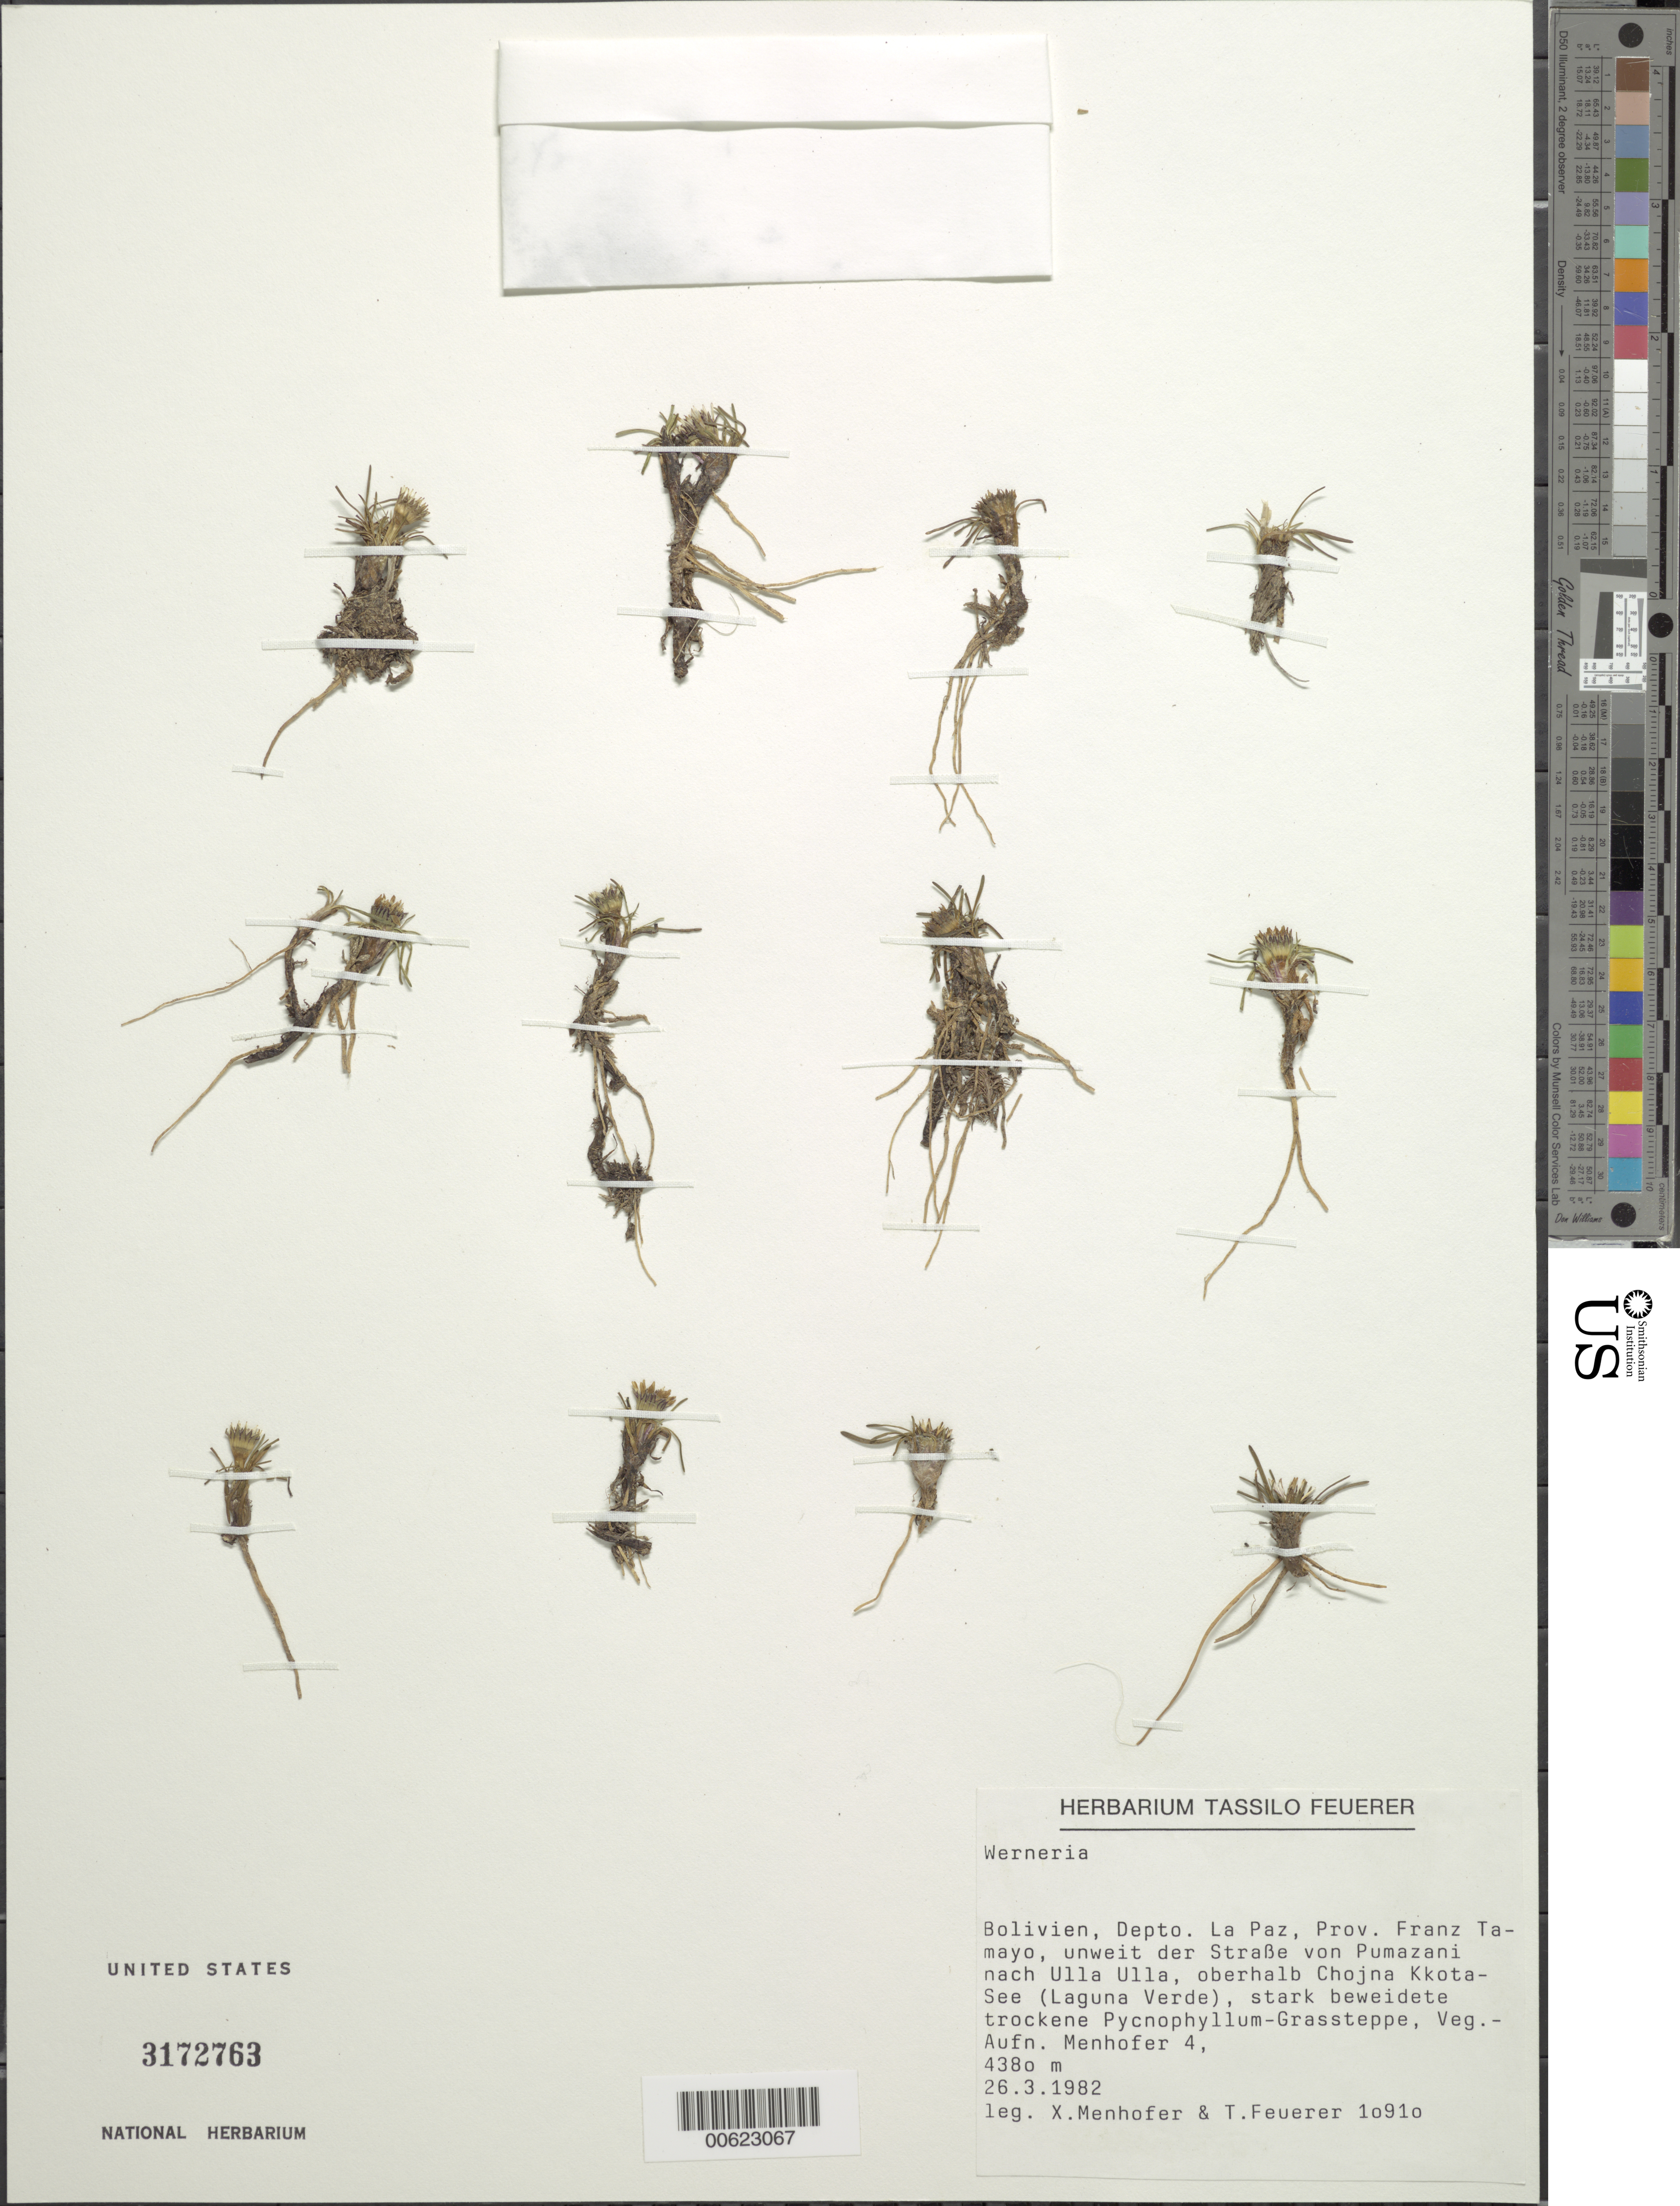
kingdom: Plantae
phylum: Tracheophyta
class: Magnoliopsida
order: Asterales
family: Asteraceae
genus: Werneria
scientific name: Werneria sp.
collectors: X. Menhofer & T. Feuerer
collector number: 10910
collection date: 1982-03-26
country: Bolivia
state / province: La Paz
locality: Prov. Franz Tamayo, unweit der Strasse von Pumazani nach Ulla-Ulla,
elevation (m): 4380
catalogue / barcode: US 3172763